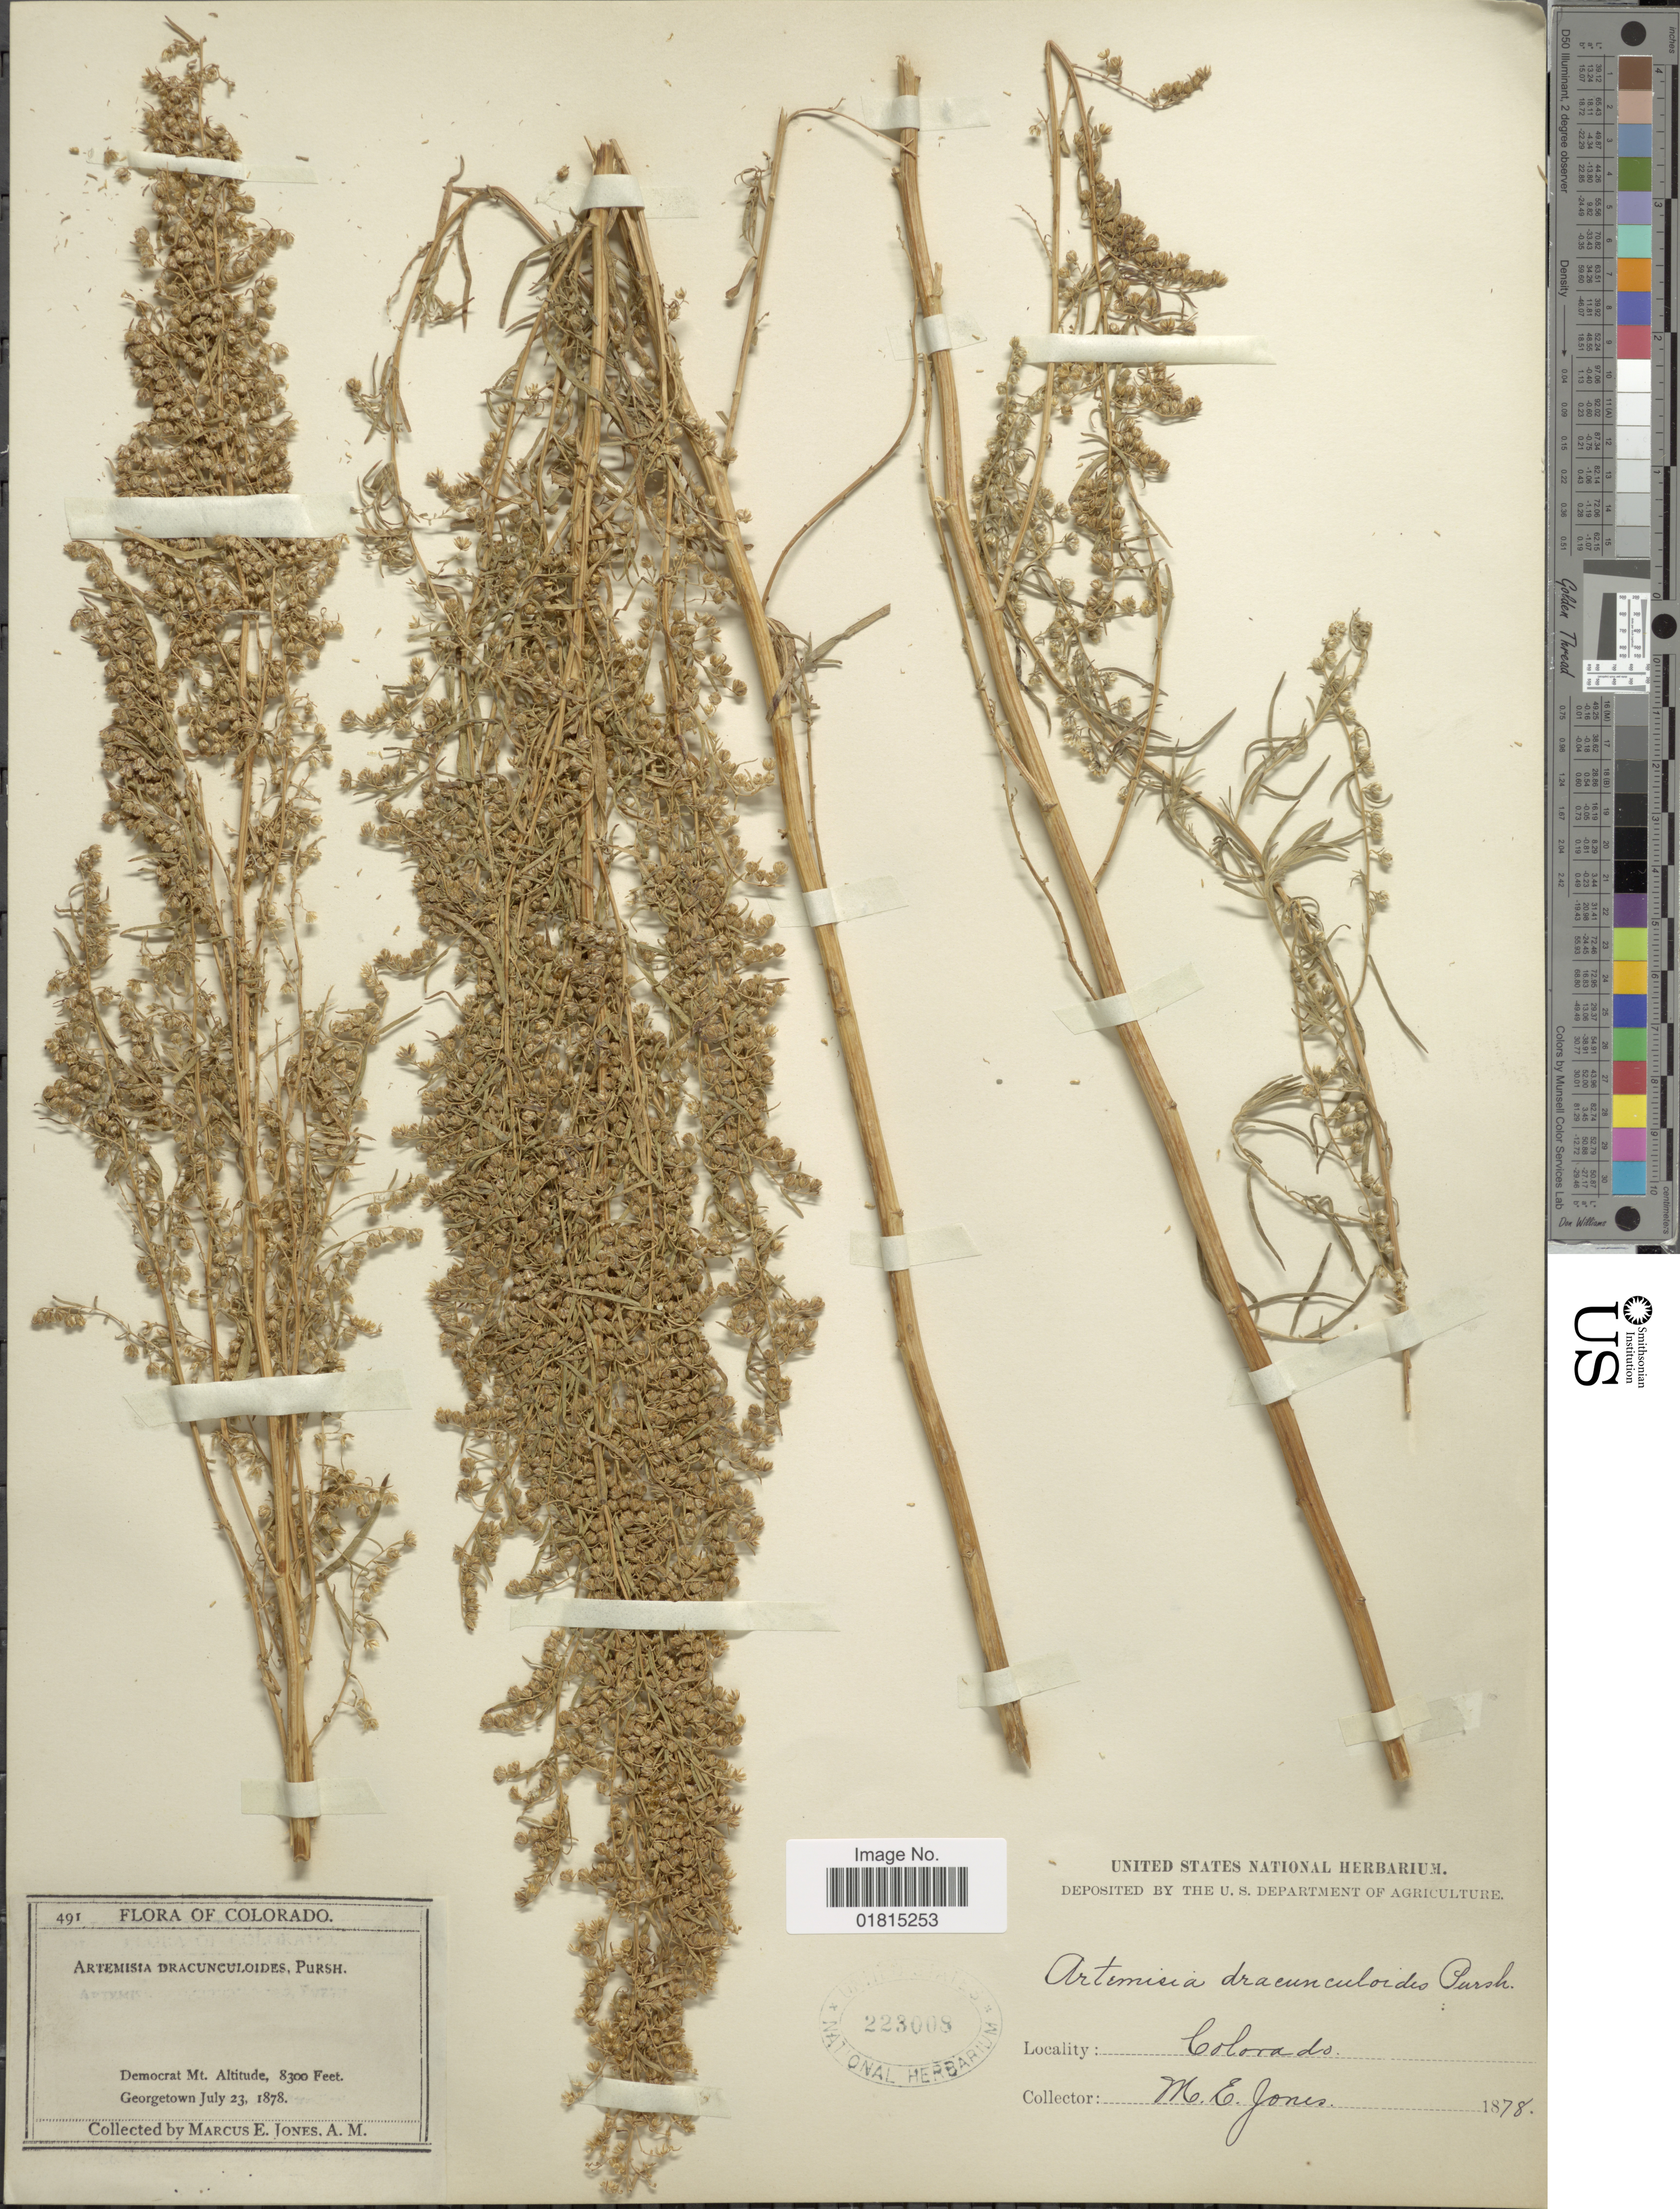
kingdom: Plantae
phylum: Tracheophyta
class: Magnoliopsida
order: Asterales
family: Asteraceae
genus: Artemisia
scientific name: Artemisia dracunculoides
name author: Pursh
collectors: M. E. Jones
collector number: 491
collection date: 1878-07-23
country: United States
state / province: Colorado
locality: Democrat Mt. Georgetown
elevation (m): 2530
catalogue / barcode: US 223008